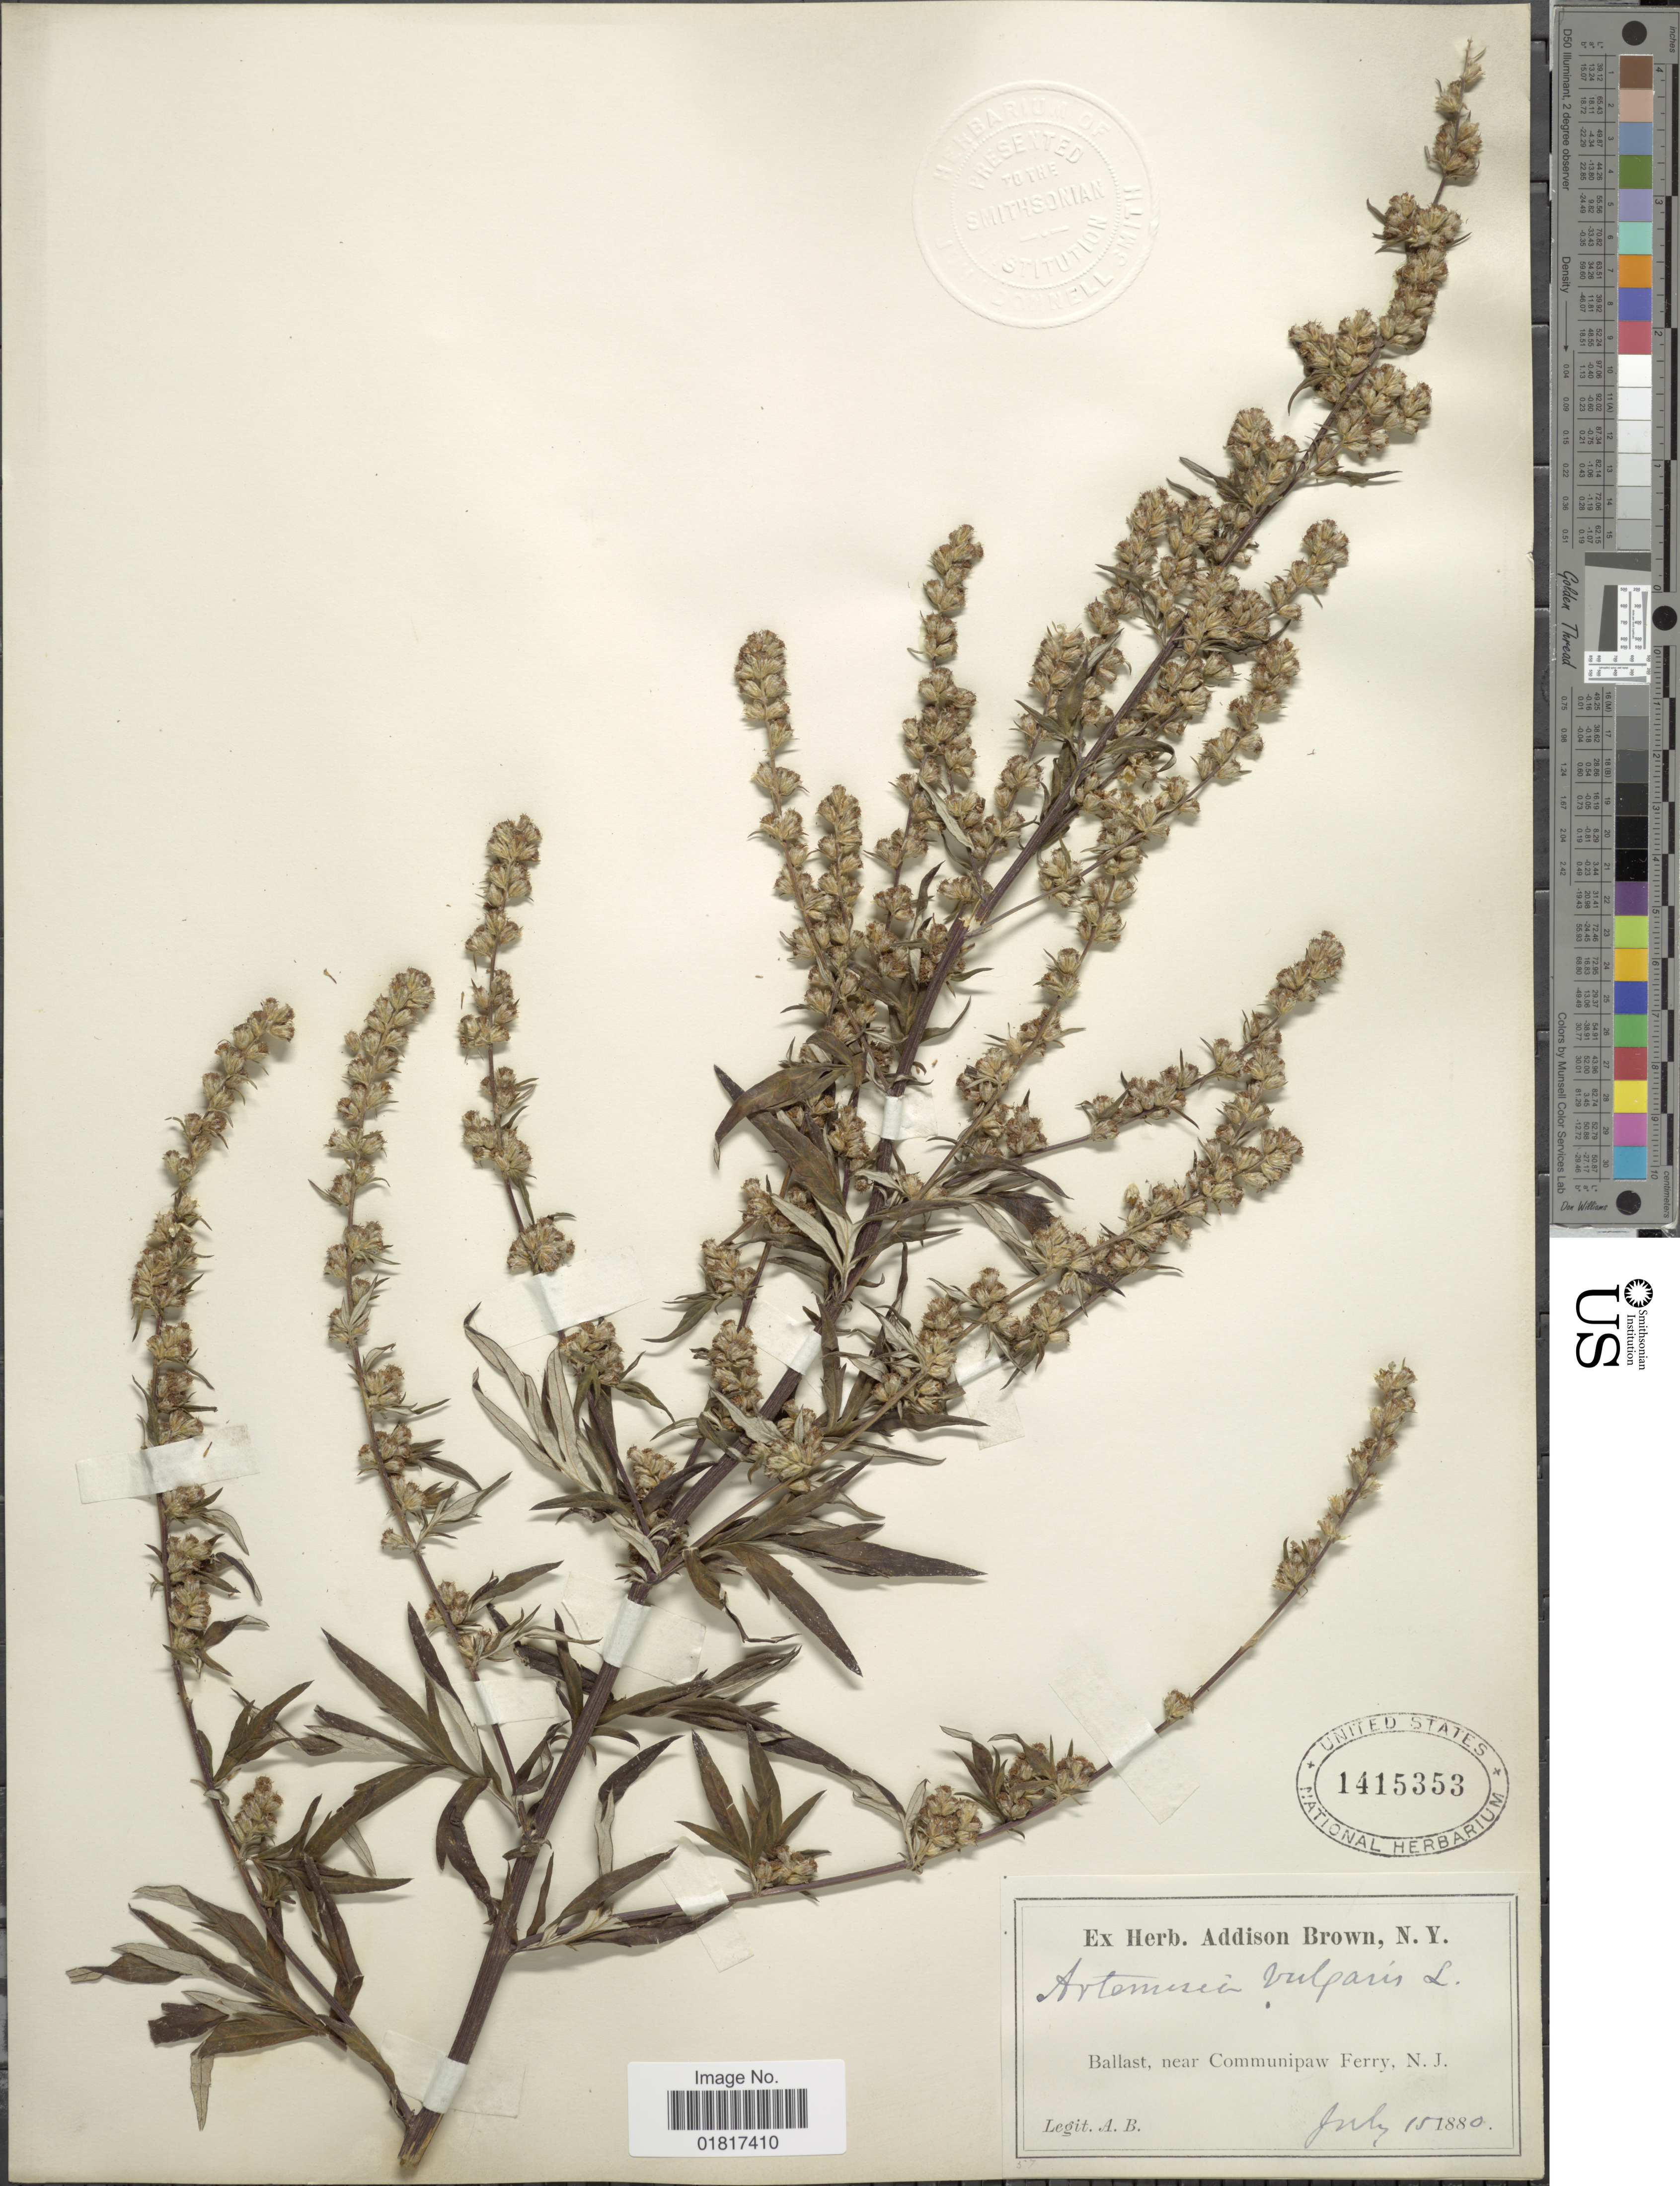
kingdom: Plantae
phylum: Tracheophyta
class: Magnoliopsida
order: Asterales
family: Asteraceae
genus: Artemisia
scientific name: Artemisia vulgaris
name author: L.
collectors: A. Brown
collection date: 1880-07-15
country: United States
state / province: New York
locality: Ballast, near Communipaw Ferry, N. J.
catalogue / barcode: US 1415353